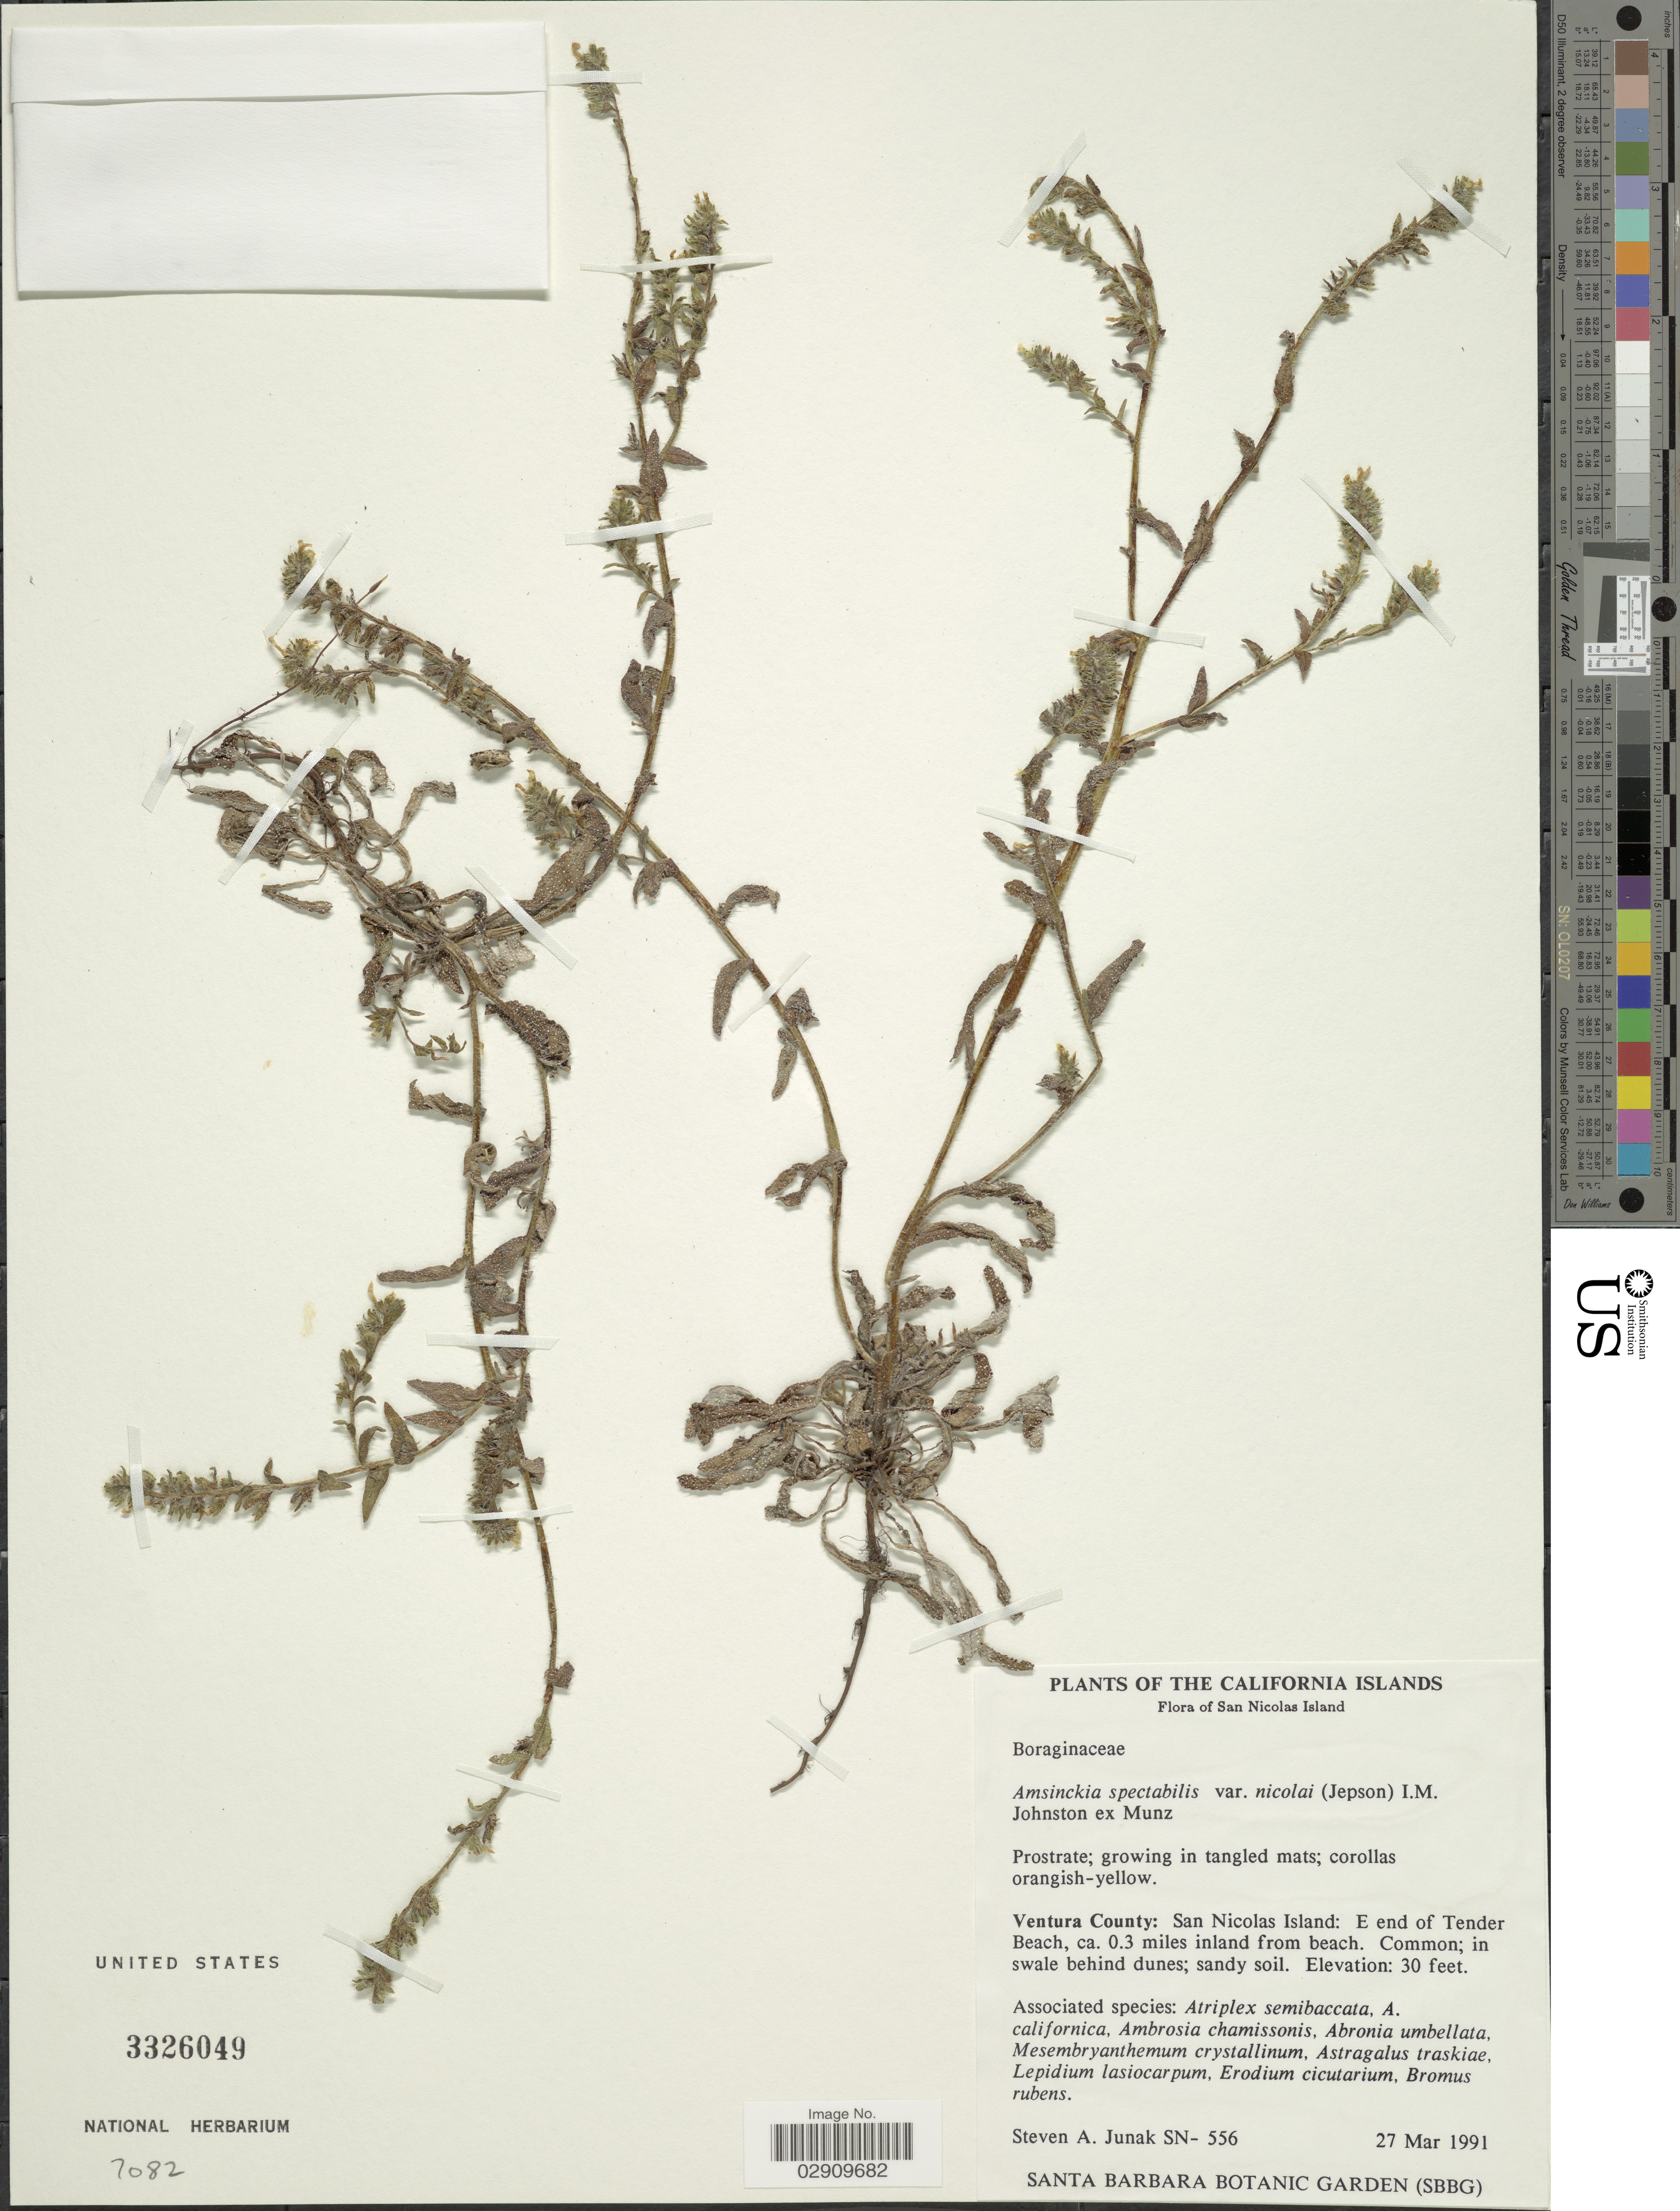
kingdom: Plantae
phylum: Tracheophyta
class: Magnoliopsida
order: Boraginales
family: Boraginaceae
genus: Amsinckia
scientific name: Amsinckia spectabilis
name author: Fisch. & C.A. Mey.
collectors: S. Junak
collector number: SN-556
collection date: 1991-03-27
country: United States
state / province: California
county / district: Ventura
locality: California Islands, San Nicolas Island, Ventura County, San Nicolas Island, E end of Tender Beach, ca. 0.3 miles inland from beach.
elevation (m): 9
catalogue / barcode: US 3326049